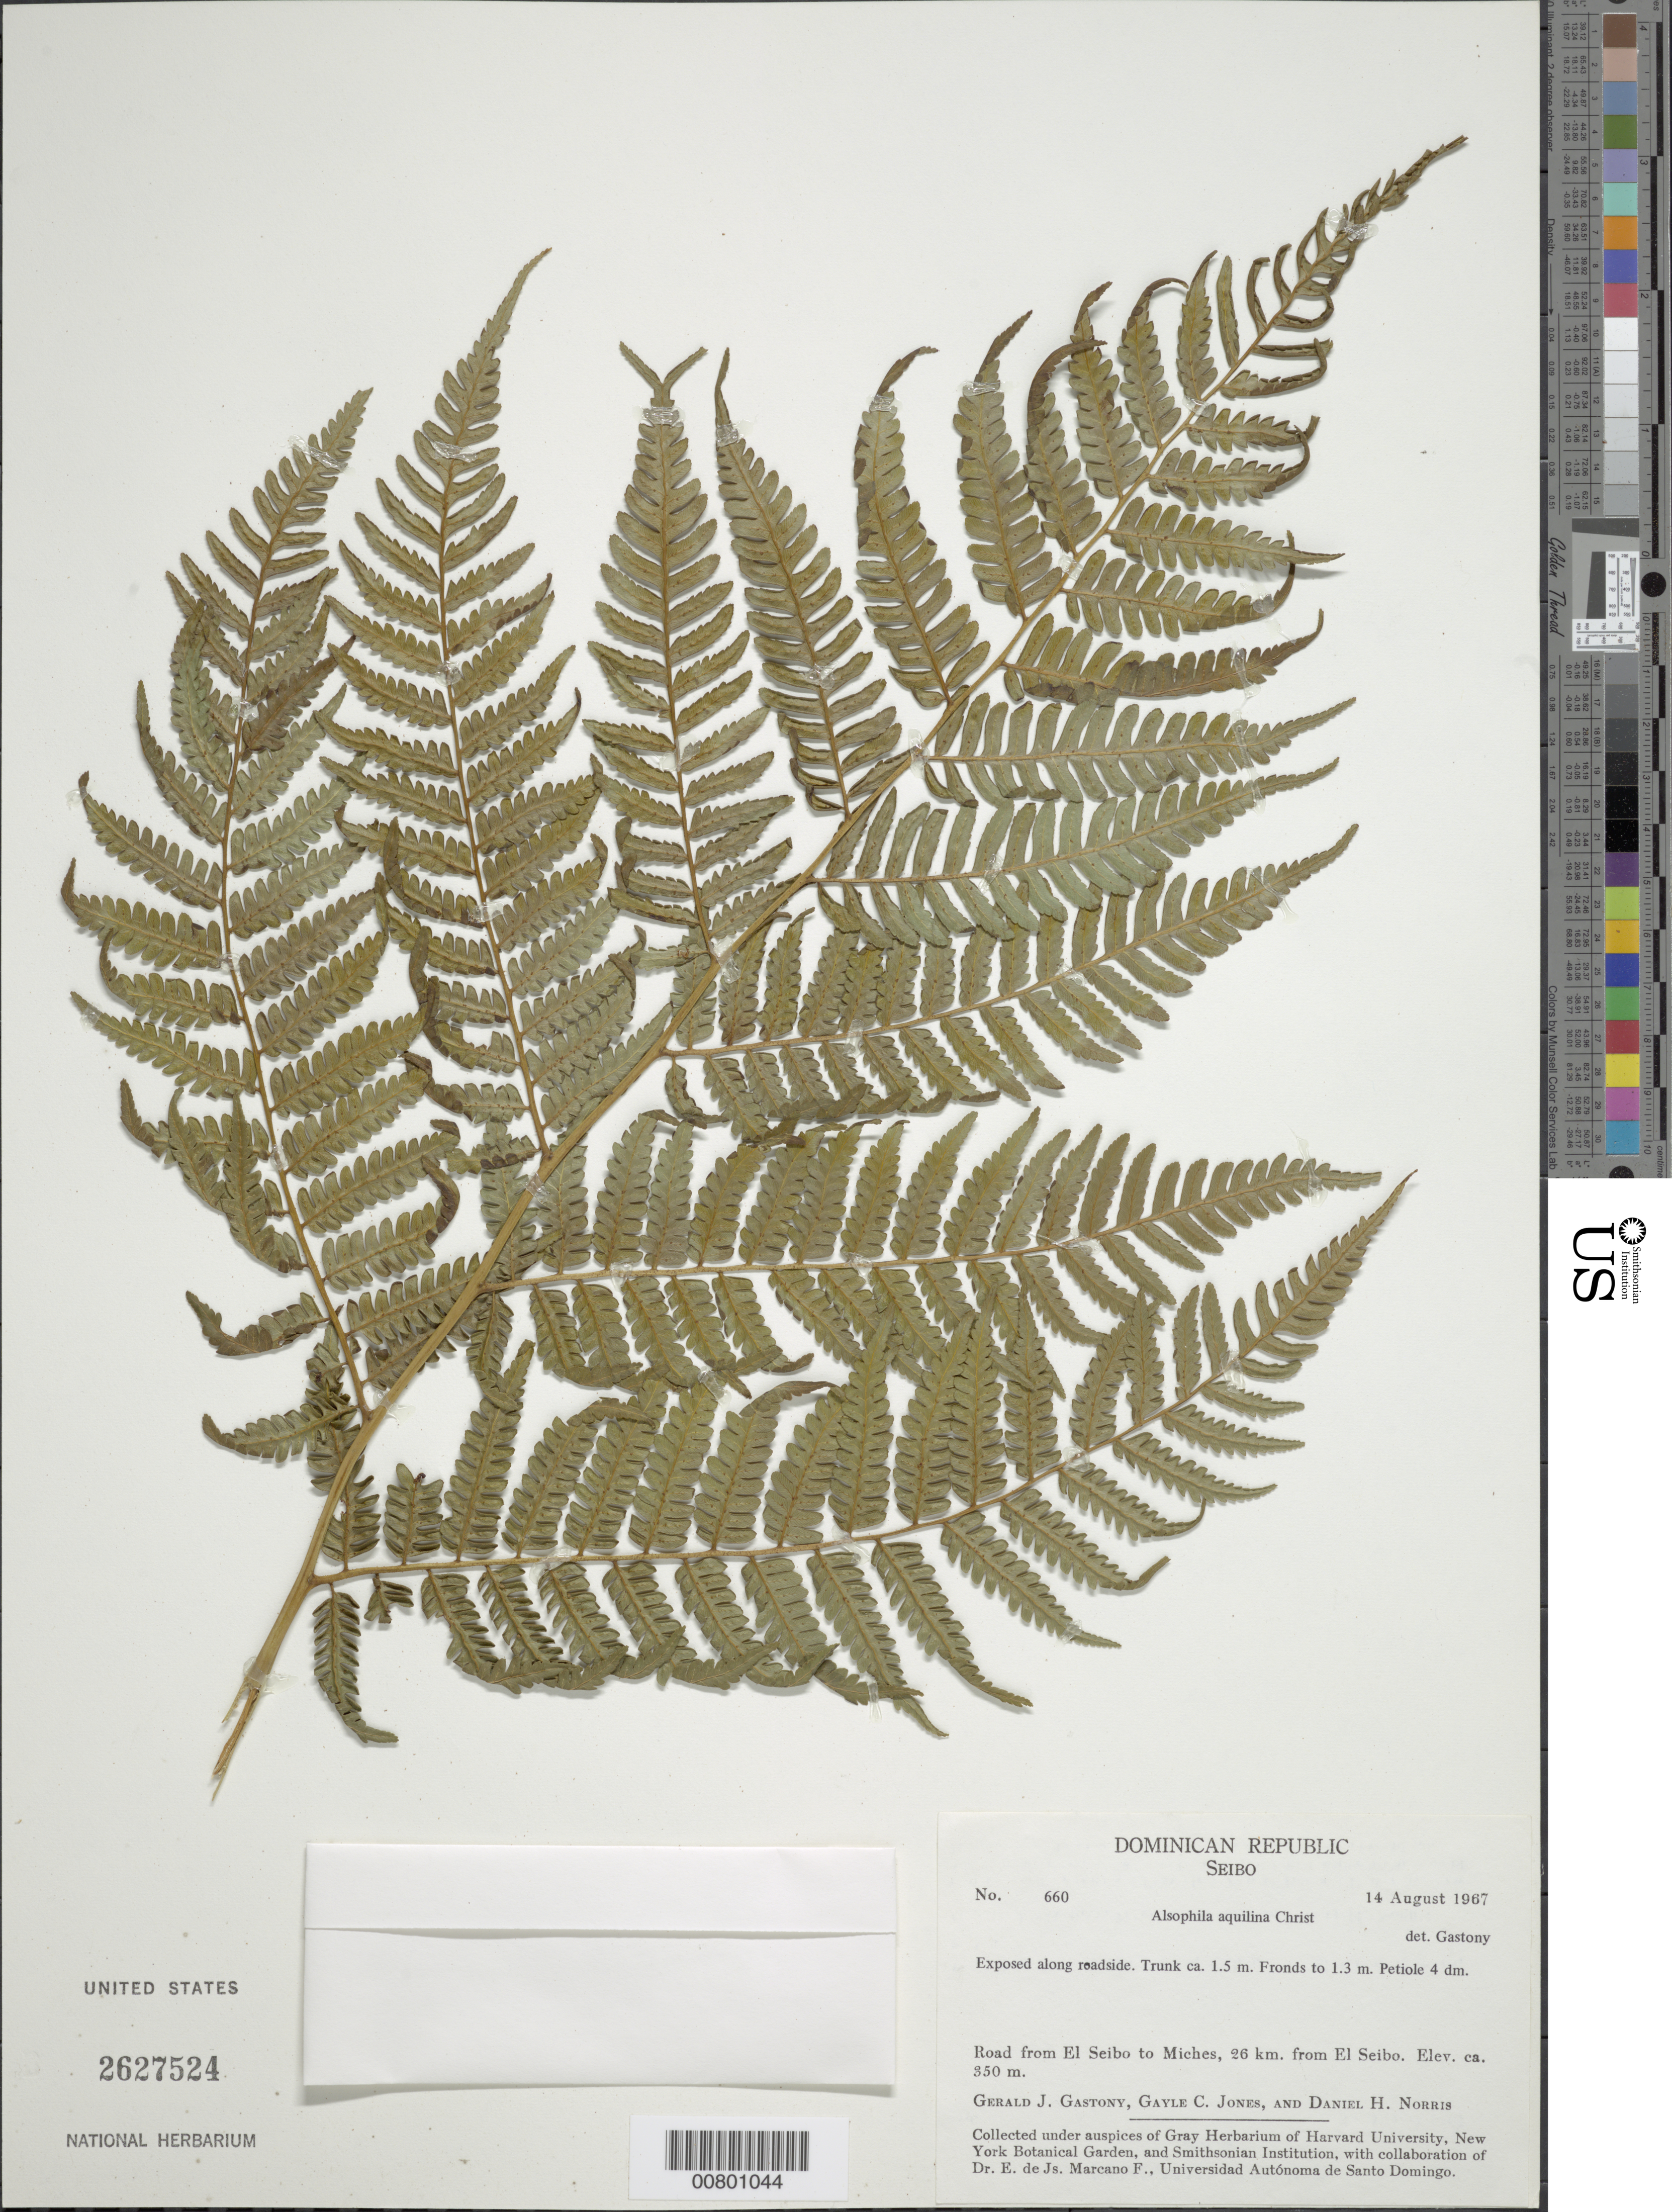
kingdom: Plantae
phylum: Tracheophyta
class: Polypodiopsida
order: Cyatheales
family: Cyatheaceae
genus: Cyathea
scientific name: Cyathea parvula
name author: (Jenman) Domin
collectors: G. Gastony, G. C. Jones & D. H. Norris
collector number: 660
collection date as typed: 14 Aug 1967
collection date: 1967-08-14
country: Dominican Republic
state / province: El Seibo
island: Hispaniola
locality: El Siebo to Miches road, 26 km from El Seibo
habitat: Exposed along roadside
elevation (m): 350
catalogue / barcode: US 2627524